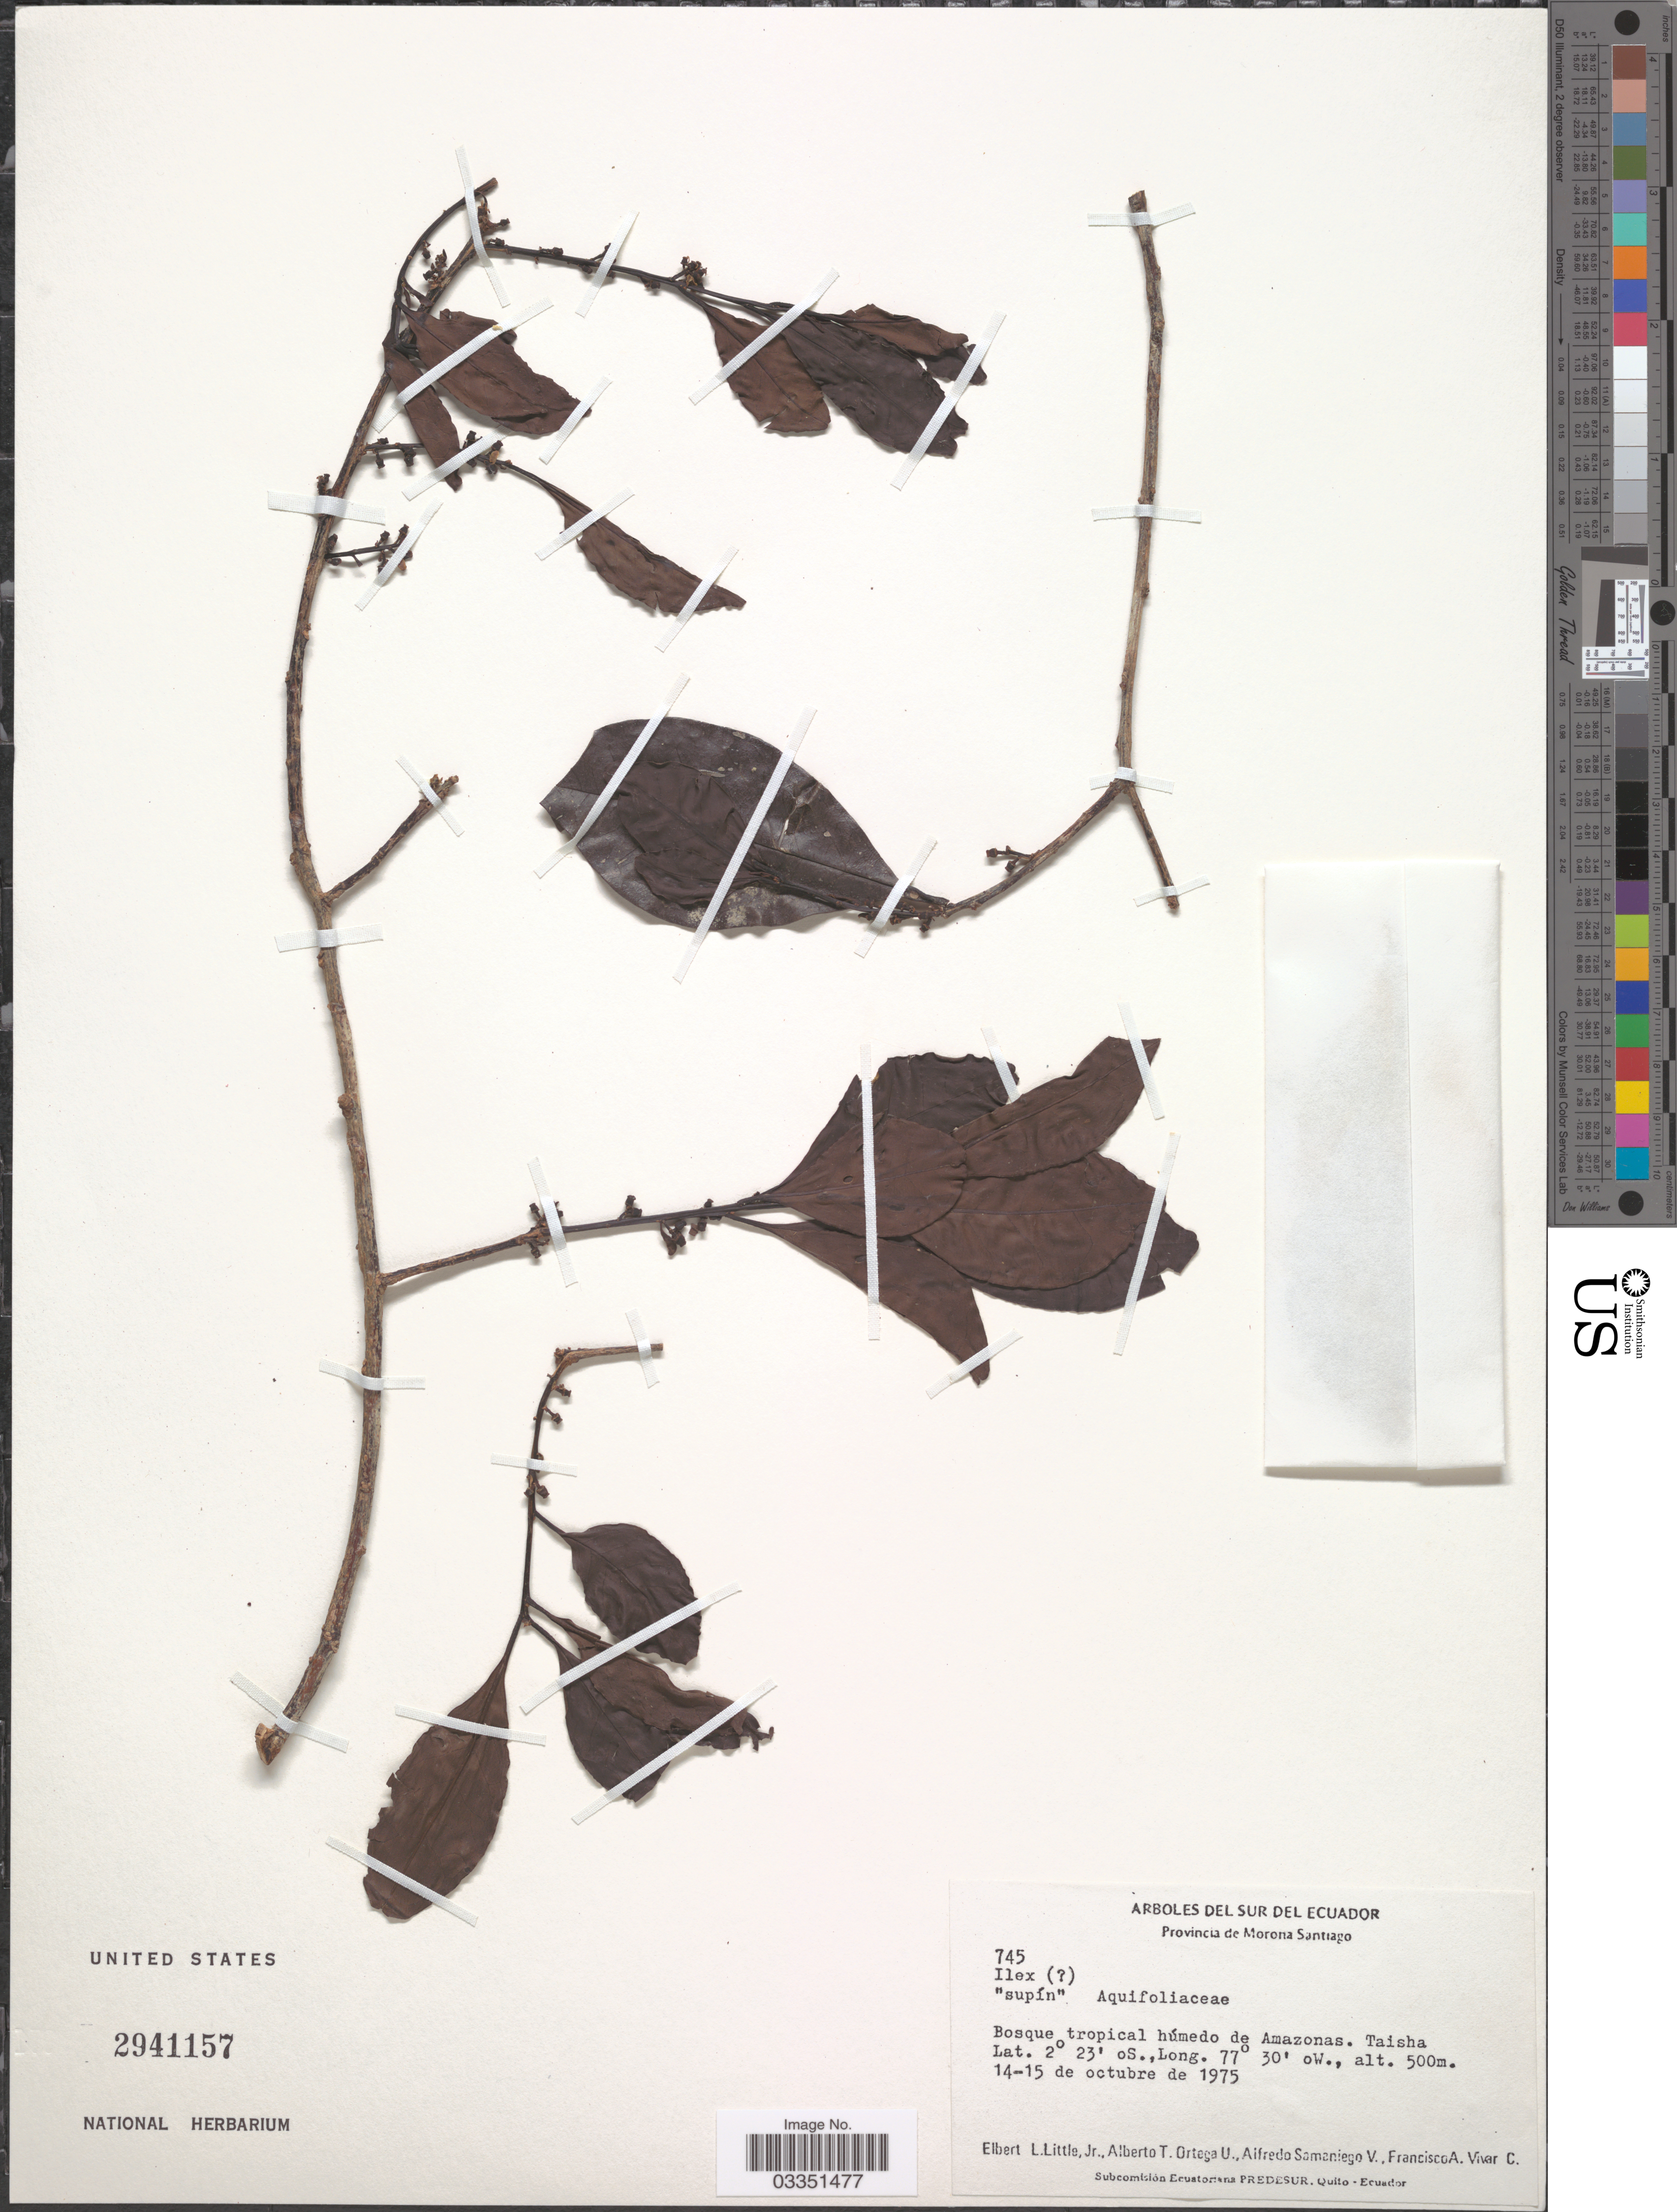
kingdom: Plantae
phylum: Tracheophyta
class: Magnoliopsida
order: Aquifoliales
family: Aquifoliaceae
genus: Ilex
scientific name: Ilex sp.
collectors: E. L. Little, A. T. Ortega U., A. Samaniego & F. A. Vivar C.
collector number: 745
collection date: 1975-10-14/1975-10-15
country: Ecuador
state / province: Morona-Santiago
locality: Bosque tropical húmedo de Amazonas. Taisha.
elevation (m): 500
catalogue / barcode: US 2941157